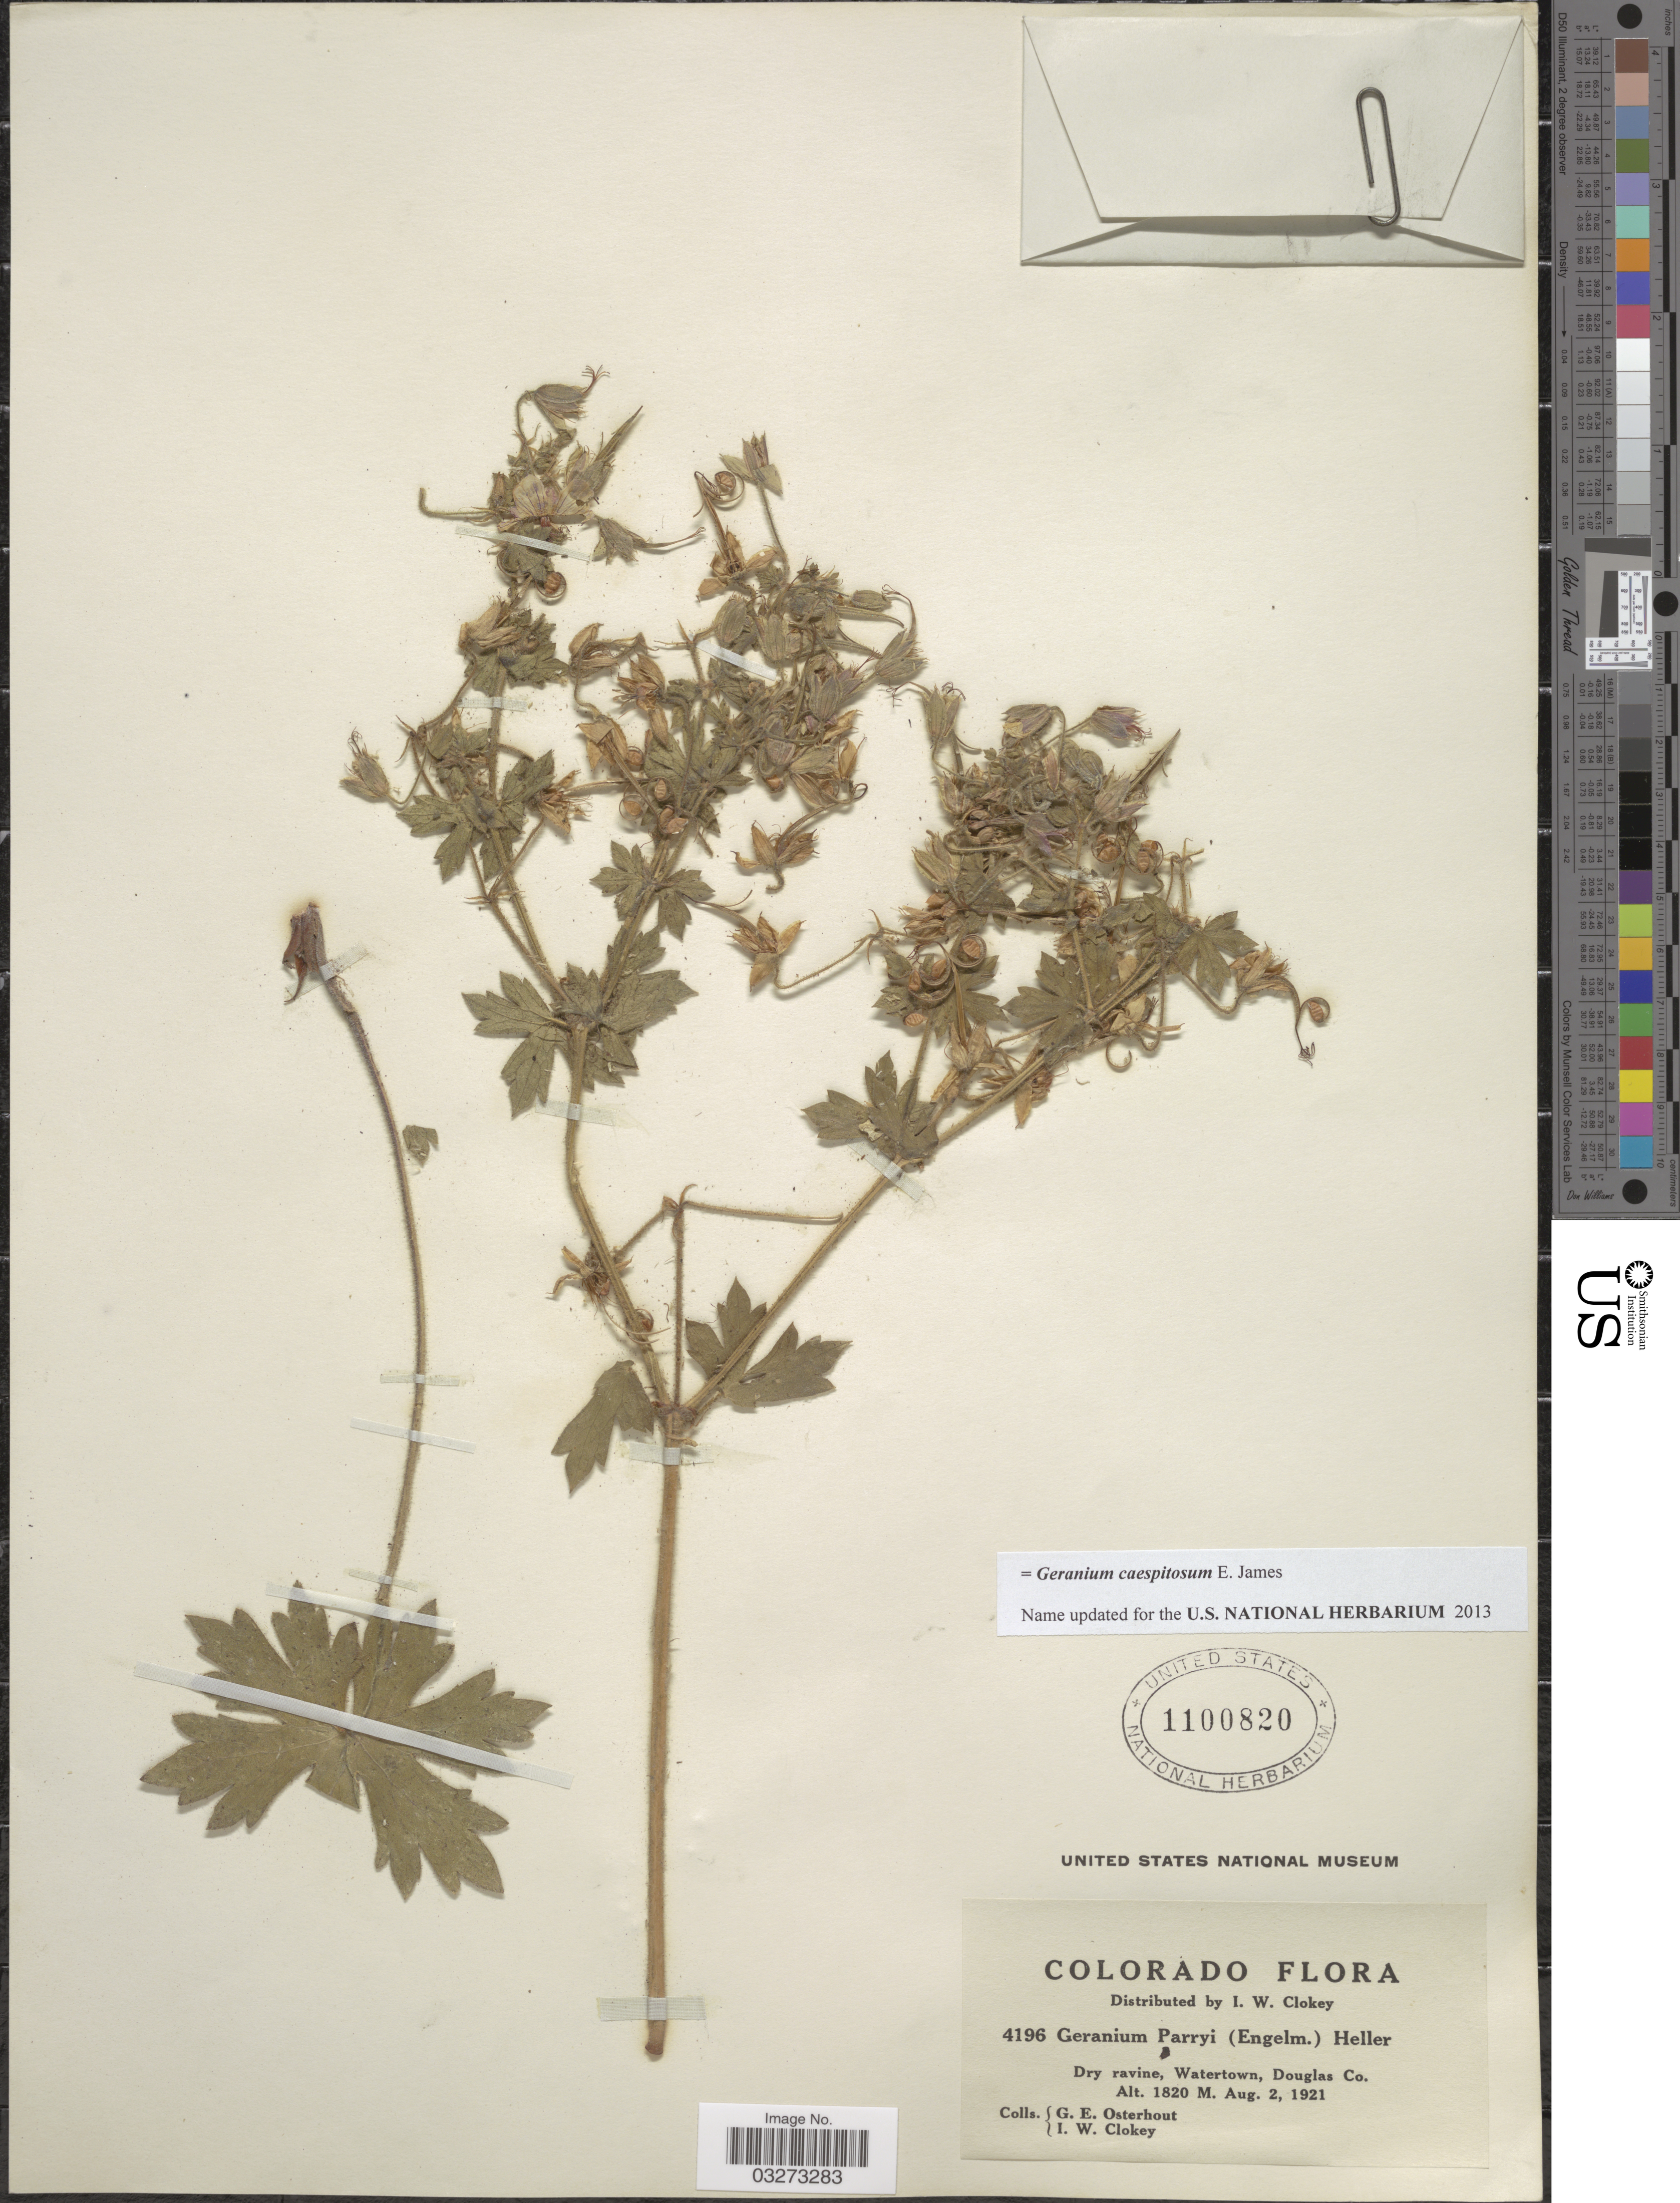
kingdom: Plantae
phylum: Tracheophyta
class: Magnoliopsida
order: Geraniales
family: Geraniaceae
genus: Geranium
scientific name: Geranium caespitosum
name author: E. James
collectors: G. Osterhout & I. W. Clokey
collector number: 4196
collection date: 1921-08-02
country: United States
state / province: Colorado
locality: Dry ravine, Watertown, Douglas Co.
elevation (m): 1820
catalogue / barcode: US 1100820